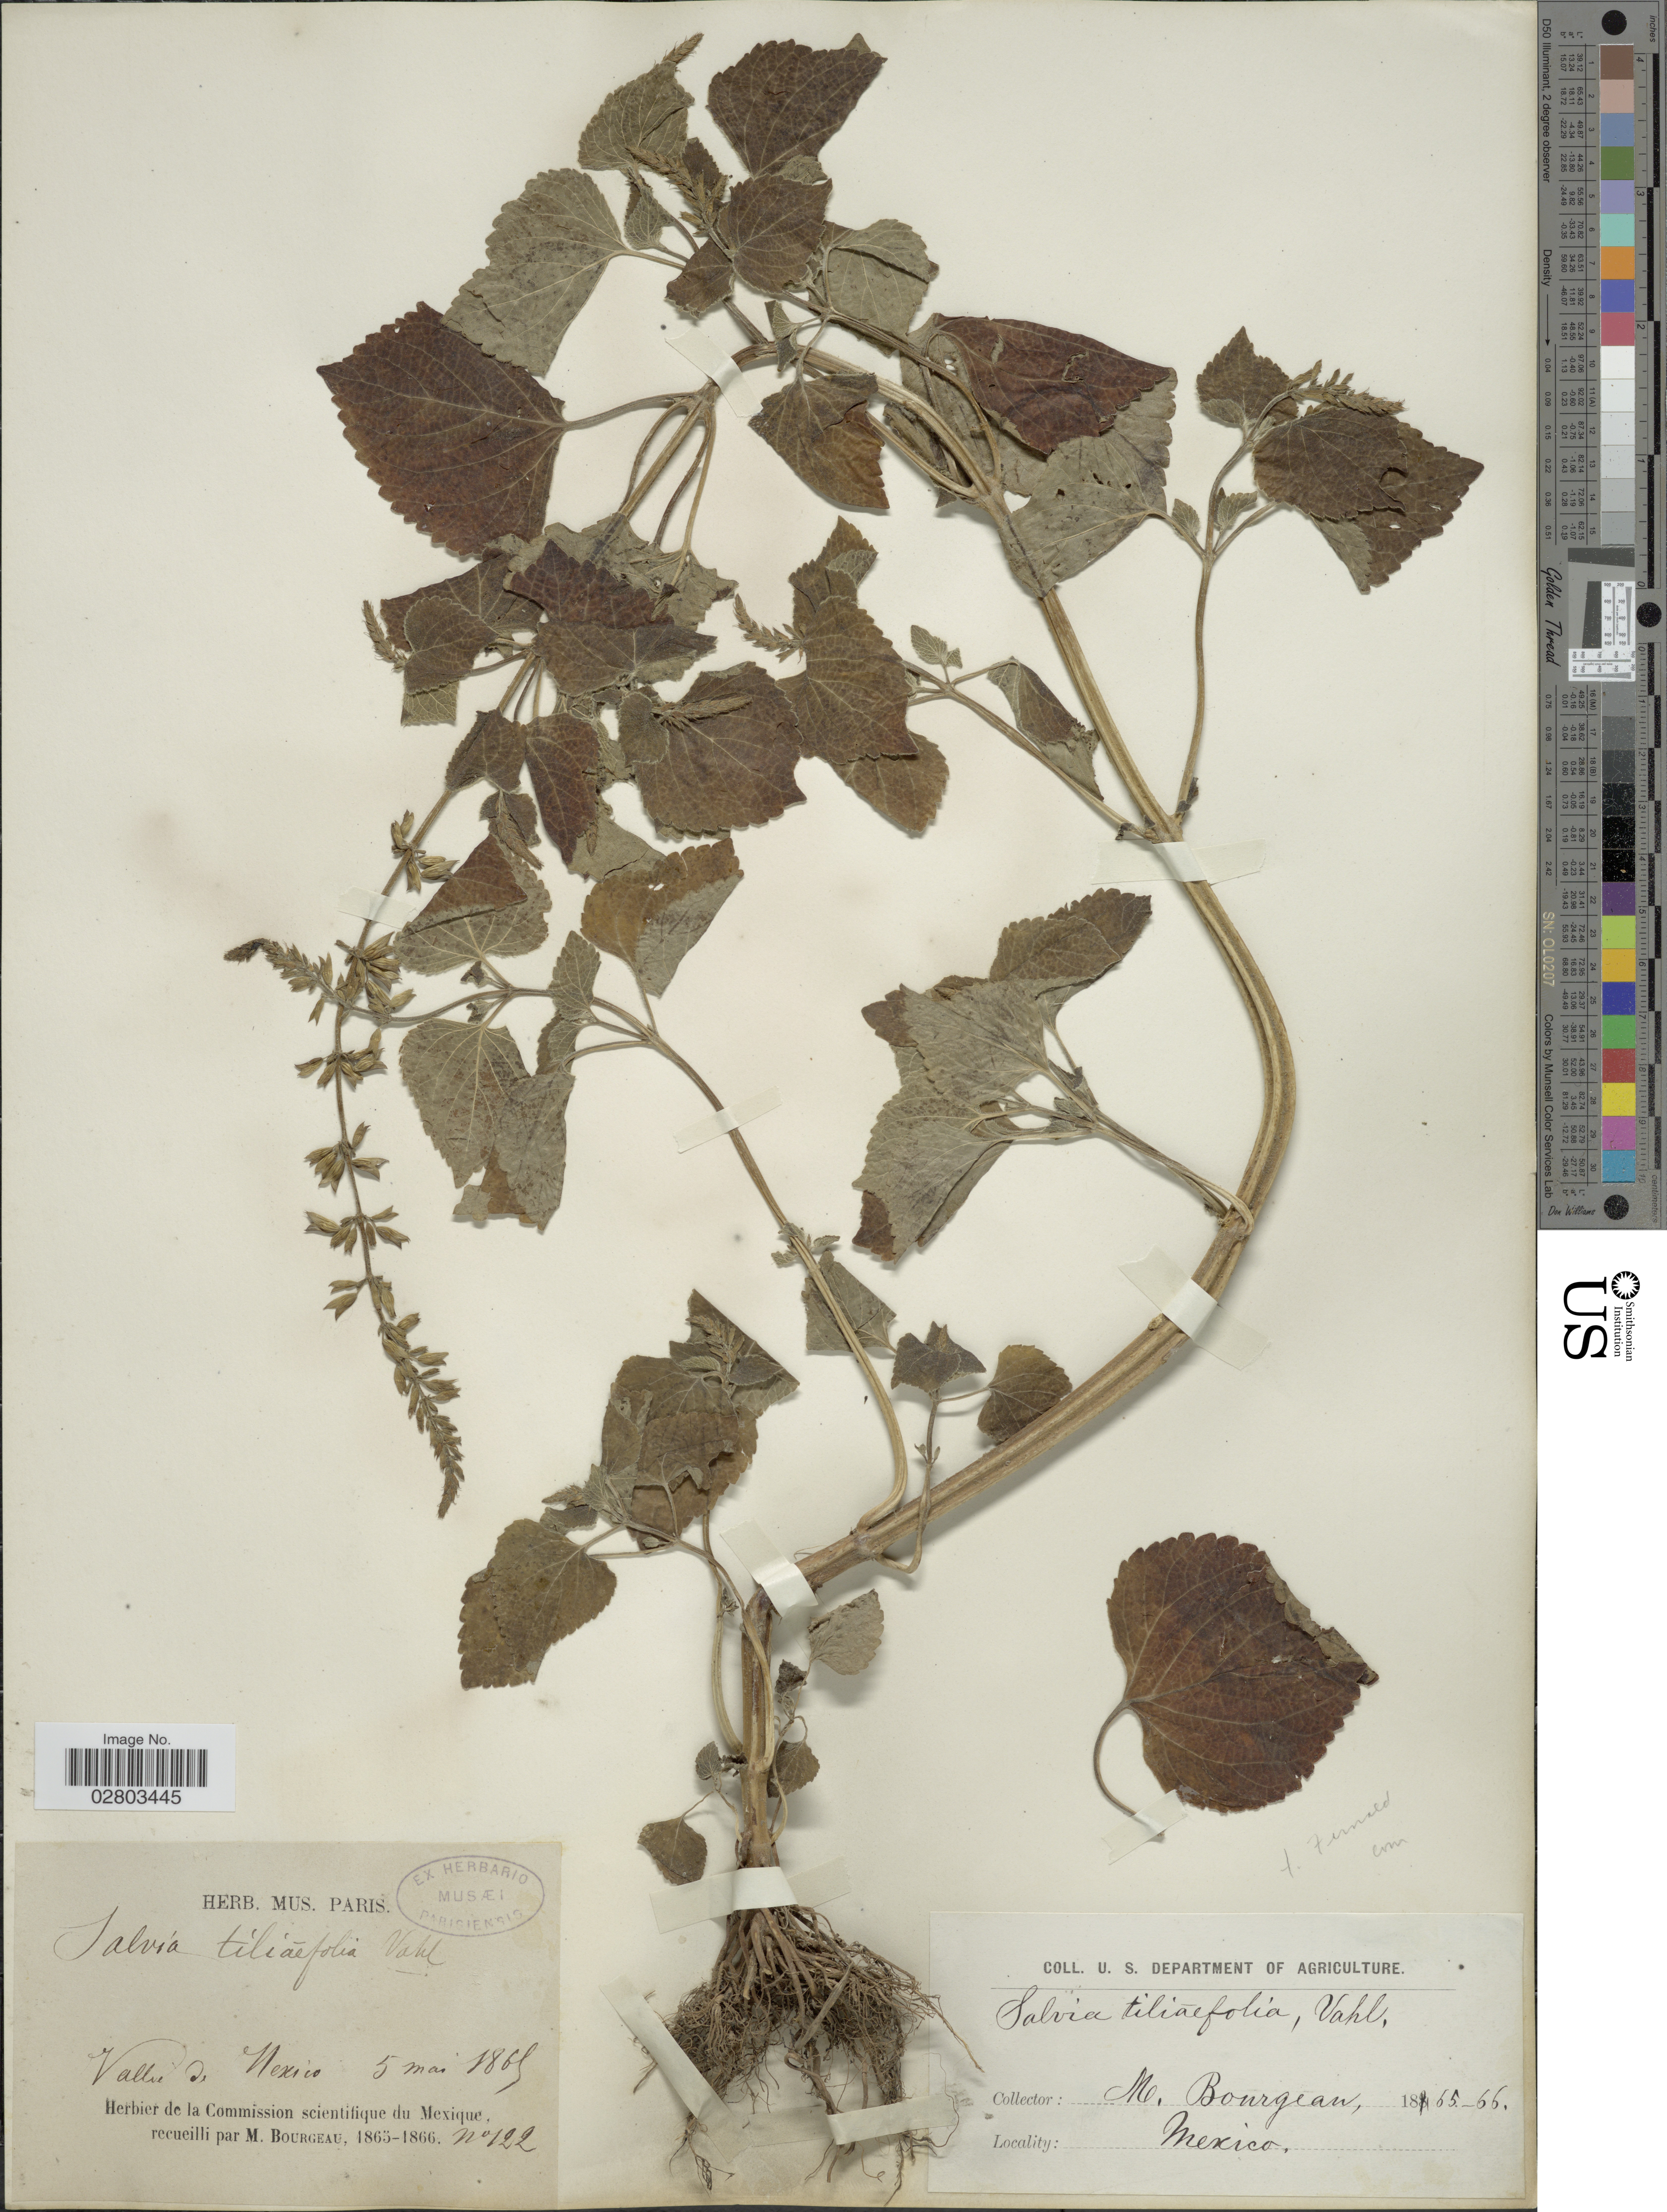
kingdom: Plantae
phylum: Tracheophyta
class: Magnoliopsida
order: Lamiales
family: Lamiaceae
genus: Salvia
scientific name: Salvia tiliifolia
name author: Vahl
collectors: M. Bourgeau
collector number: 122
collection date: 1865-05-05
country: Mexico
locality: Vallee de Mexico.